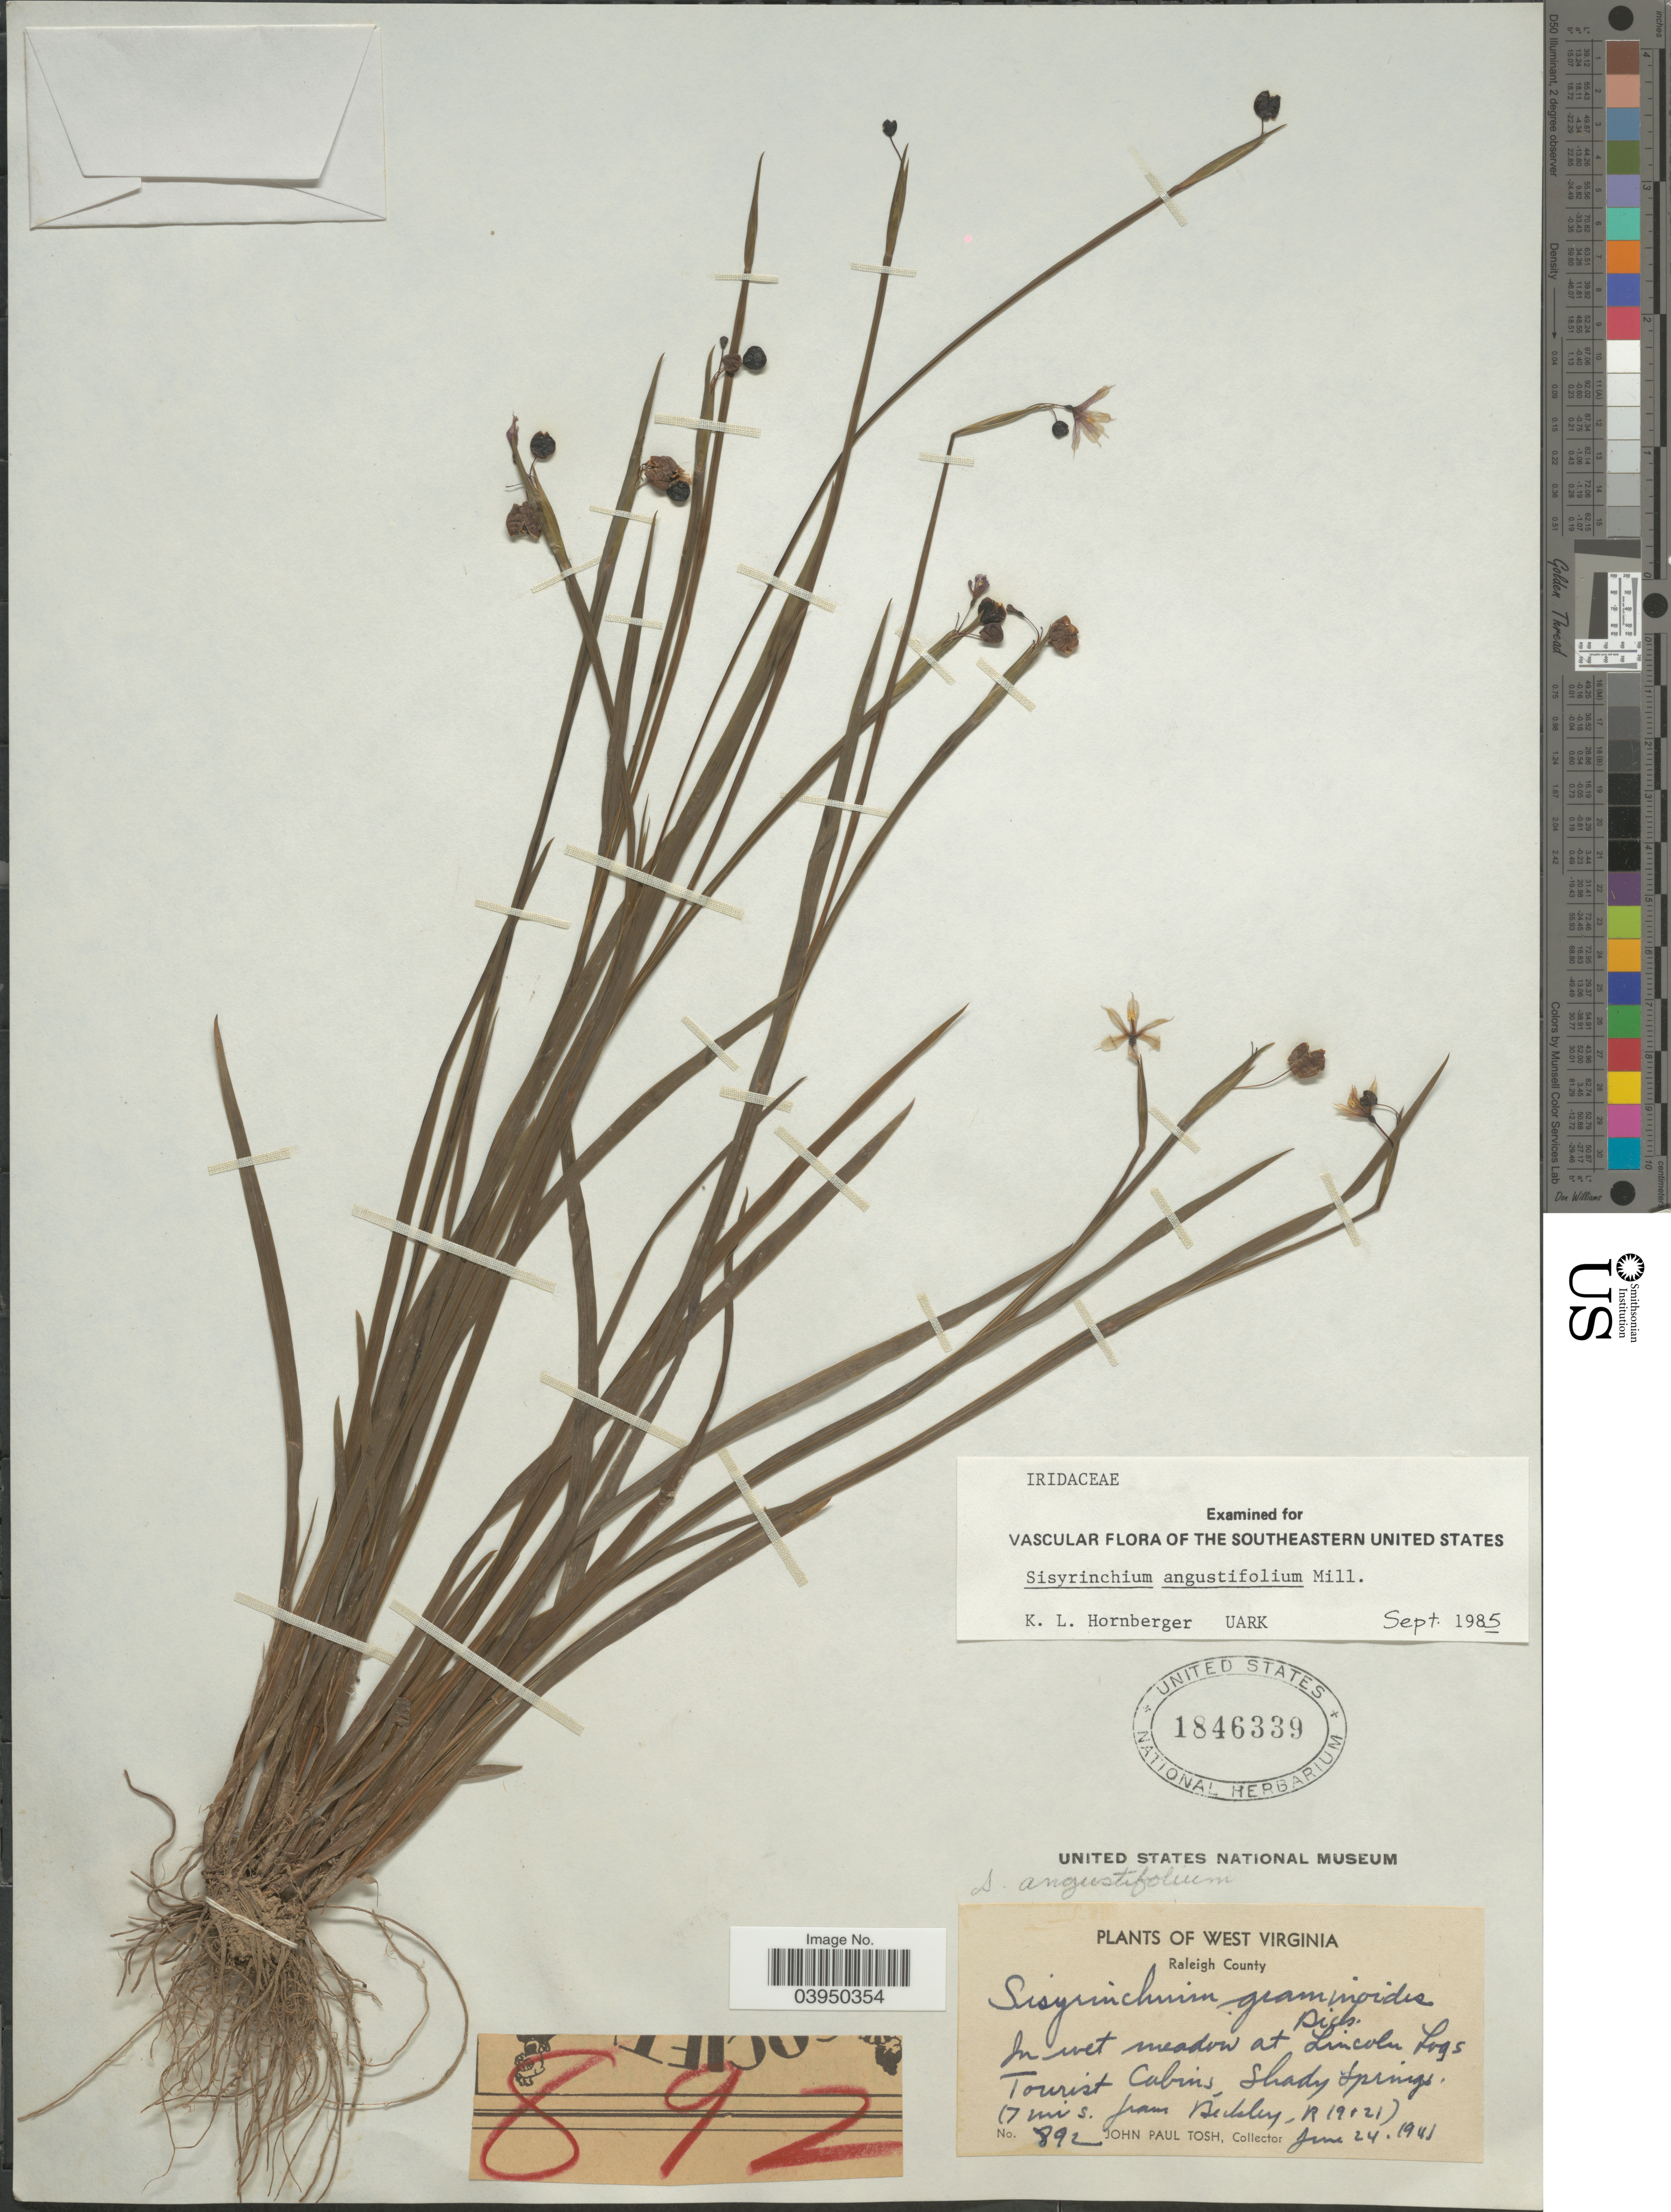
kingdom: Plantae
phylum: Tracheophyta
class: Liliopsida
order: Asparagales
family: Iridaceae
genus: Sisyrinchium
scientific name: Sisyrinchium angustifolium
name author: Mill.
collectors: J. Tosh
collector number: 892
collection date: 1941-06-24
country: United States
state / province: West Virginia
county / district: Raleigh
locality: Raleigh County. At Lincoln Logs Tourist Cabins, Shady Springs. (7 mi S. from Berkley, R19021).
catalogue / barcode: US 1846339